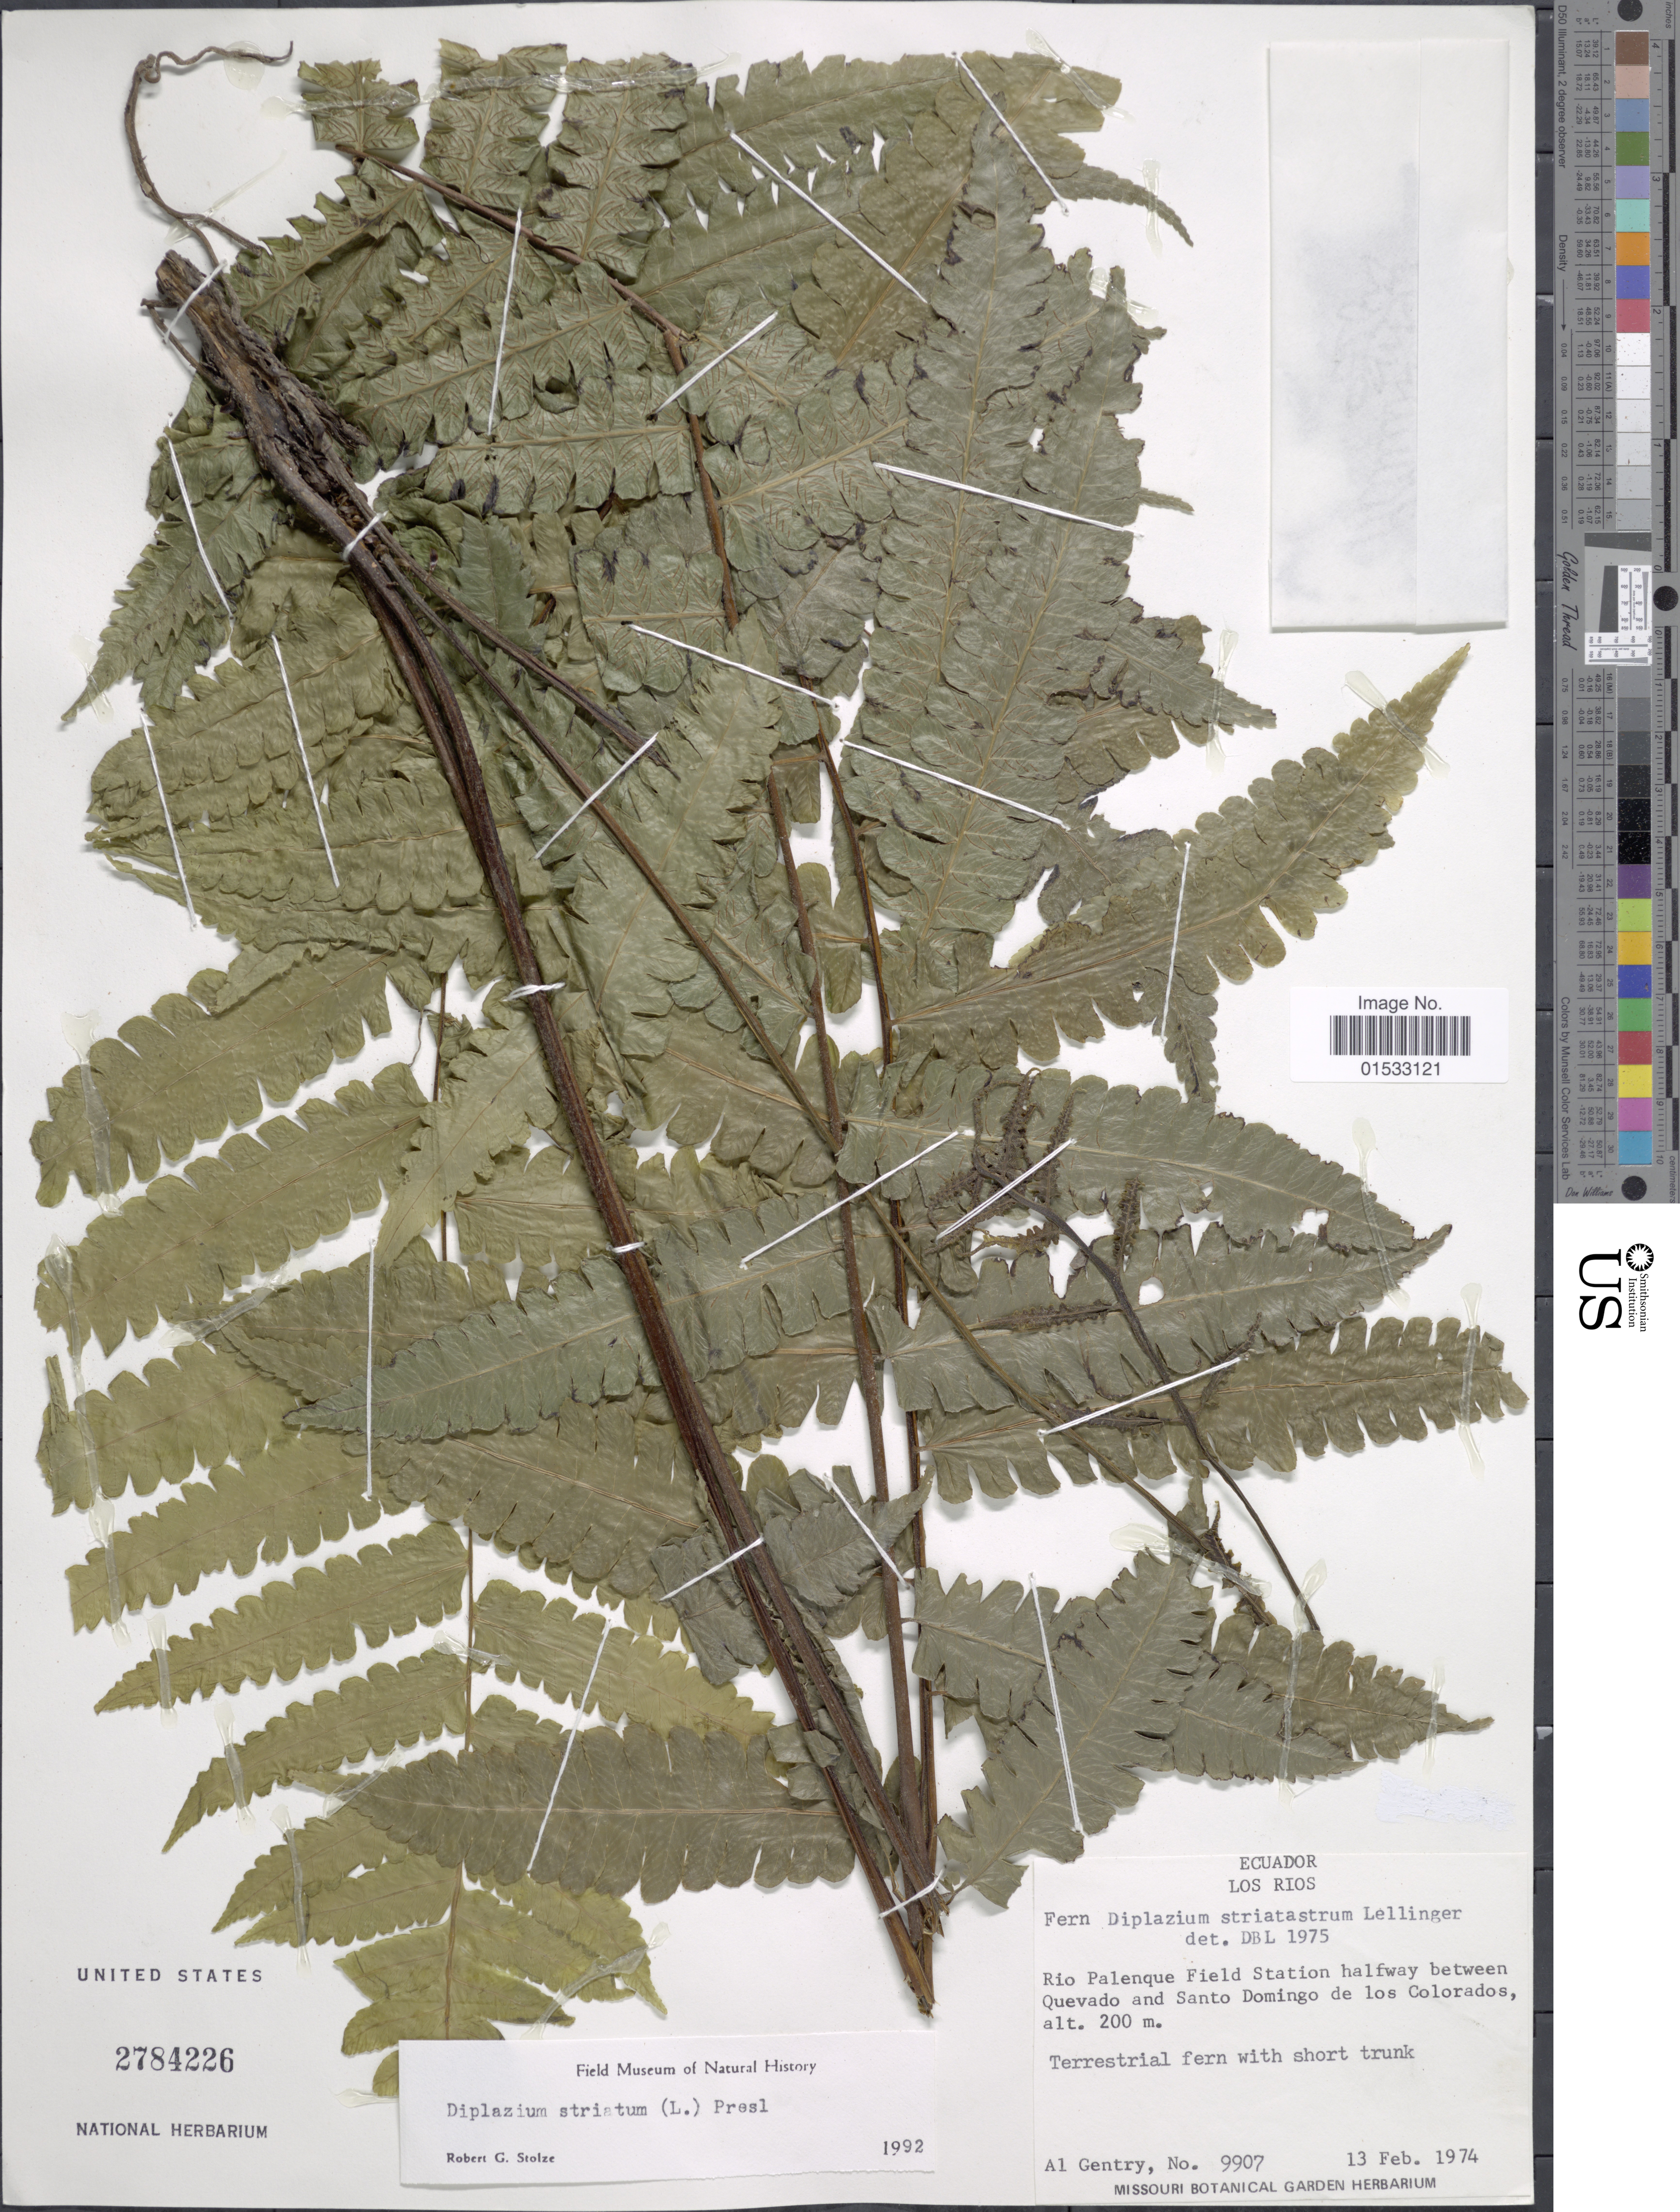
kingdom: Plantae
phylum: Tracheophyta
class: Polypodiopsida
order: Polypodiales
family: Athyriaceae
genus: Diplazium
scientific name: Diplazium striatum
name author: (L.) C. Presl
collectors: A. H. Gentry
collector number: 9907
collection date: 1974-02-13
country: Ecuador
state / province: Los Ríos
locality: Rio Palenque Field Station halfway between Quevado and Santo Domingo de los Colorados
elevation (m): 200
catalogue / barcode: US 2784226